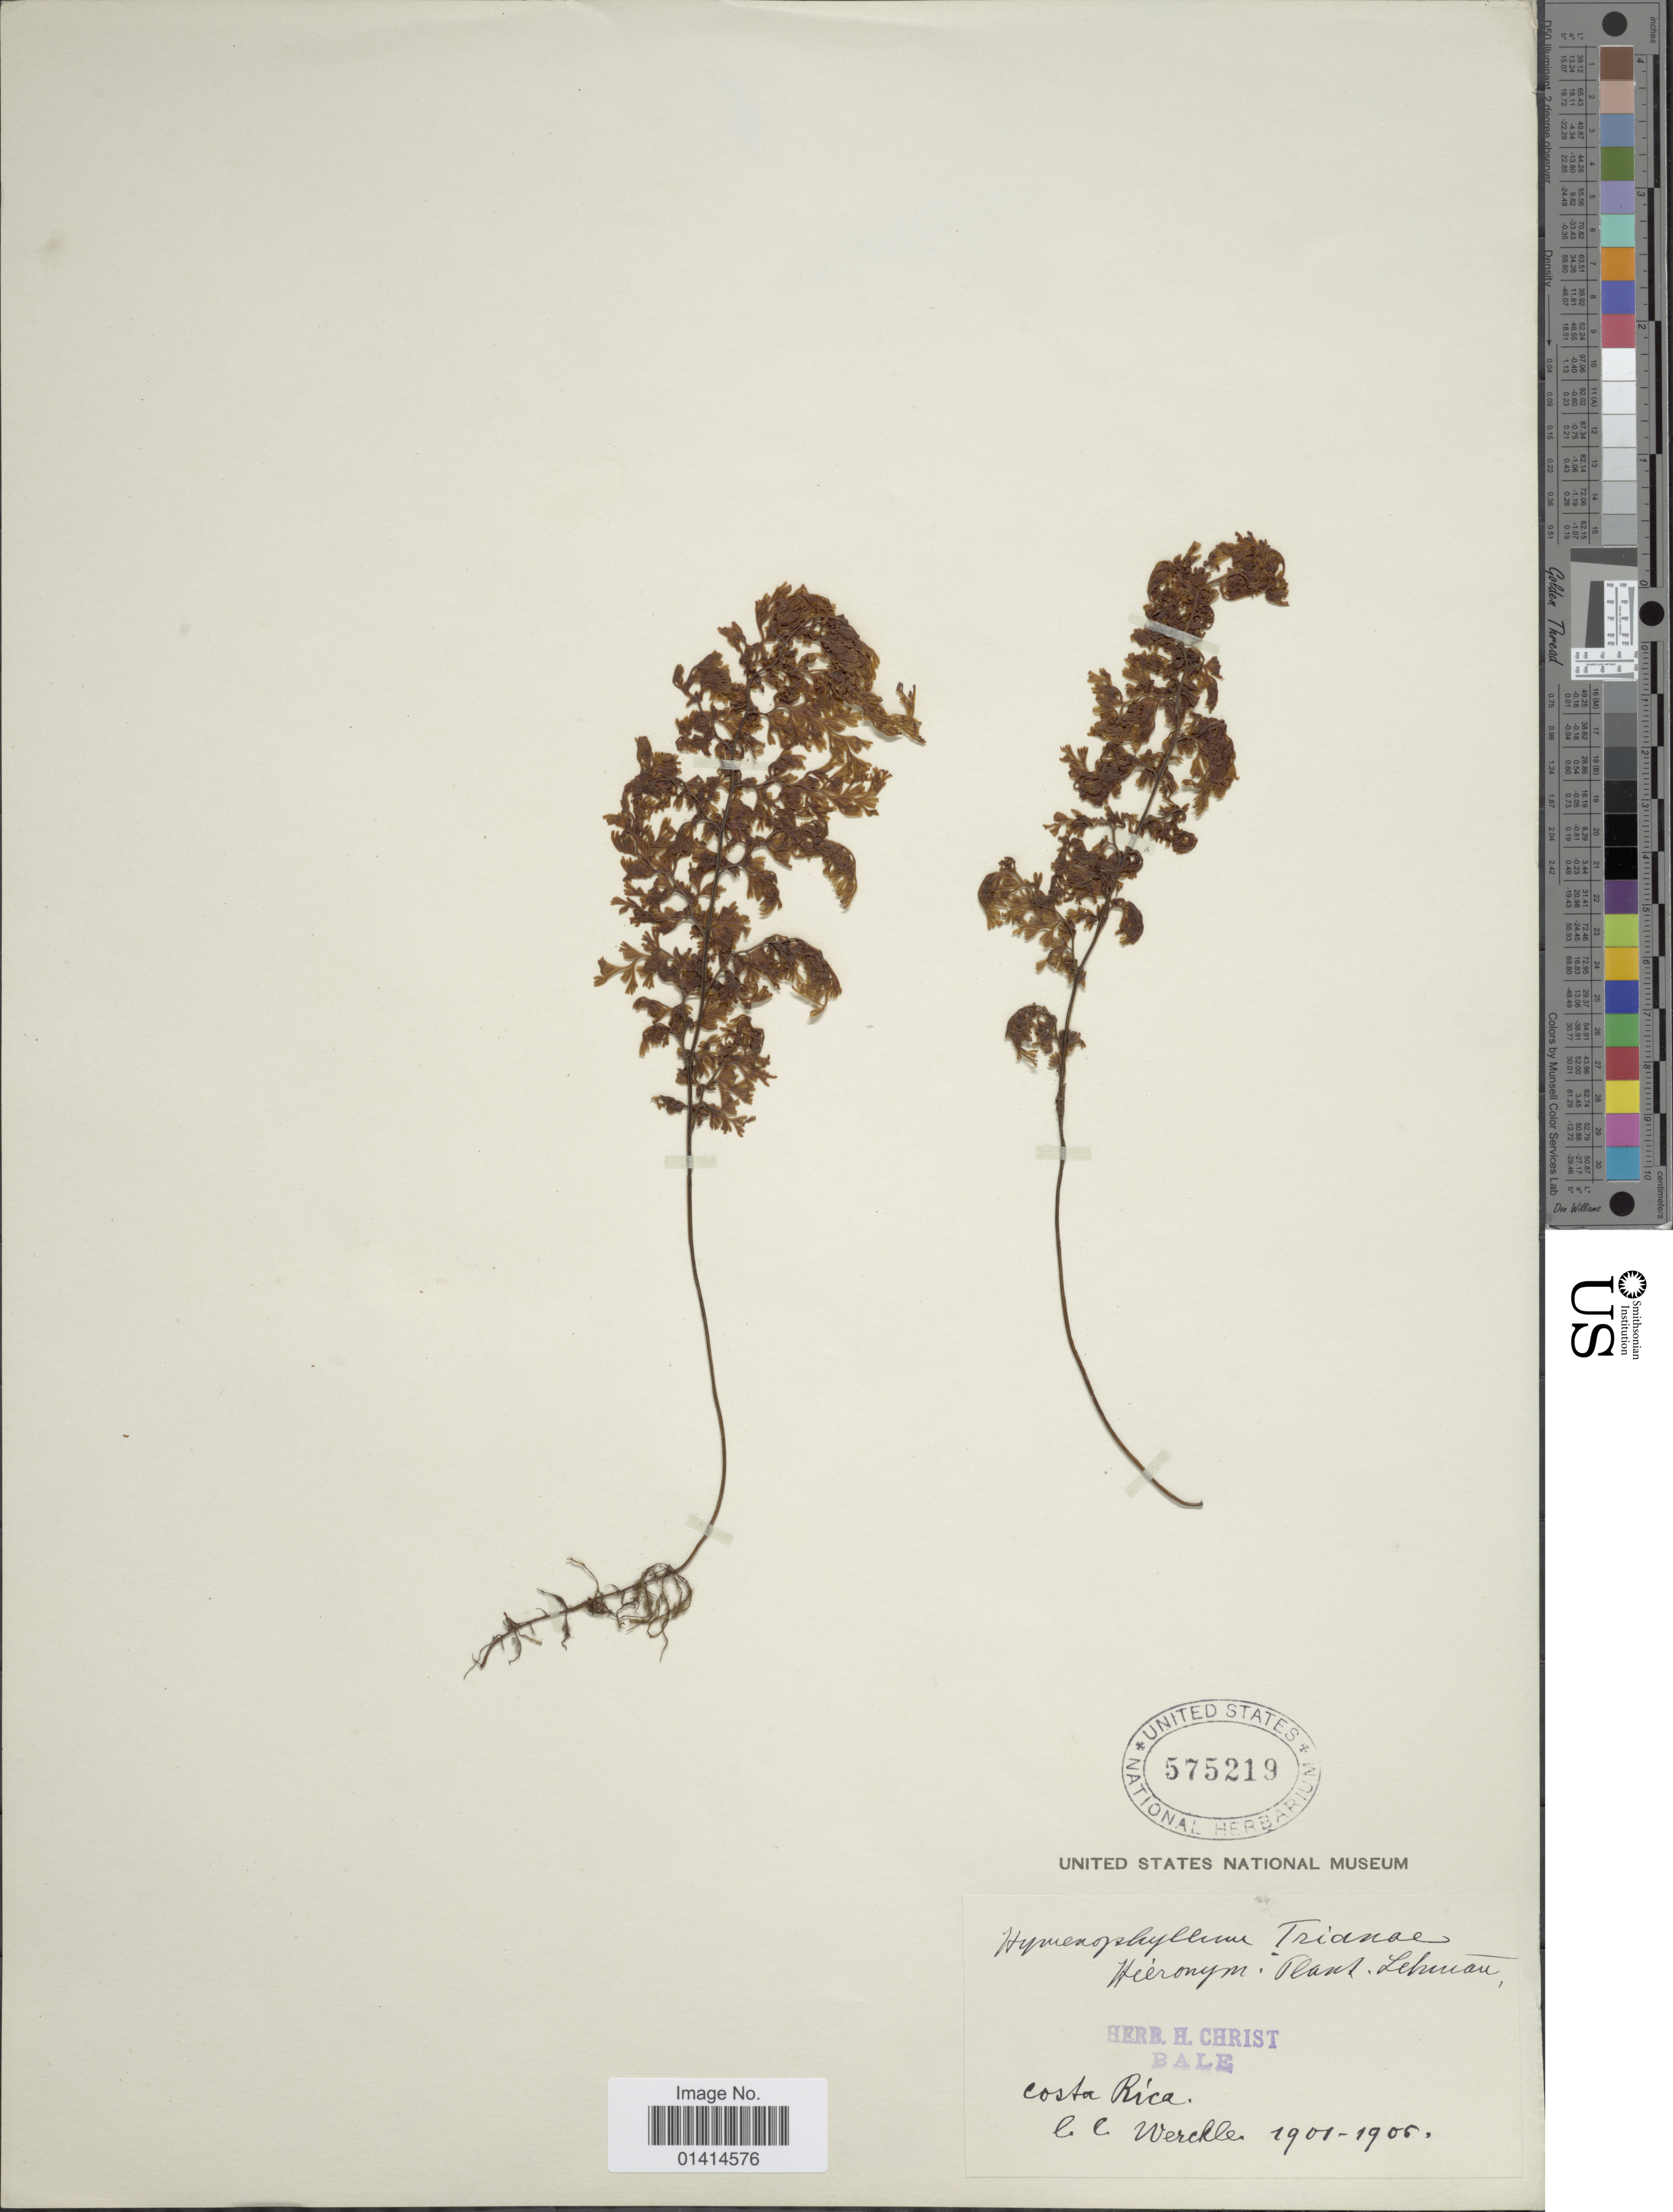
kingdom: Plantae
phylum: Tracheophyta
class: Polypodiopsida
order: Hymenophyllales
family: Hymenophyllaceae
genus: Hymenophyllum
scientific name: Hymenophyllum polyanthos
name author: (Sw.) Sw.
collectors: C. C Wercklé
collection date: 1901/1905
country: Costa Rica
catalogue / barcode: US 575219